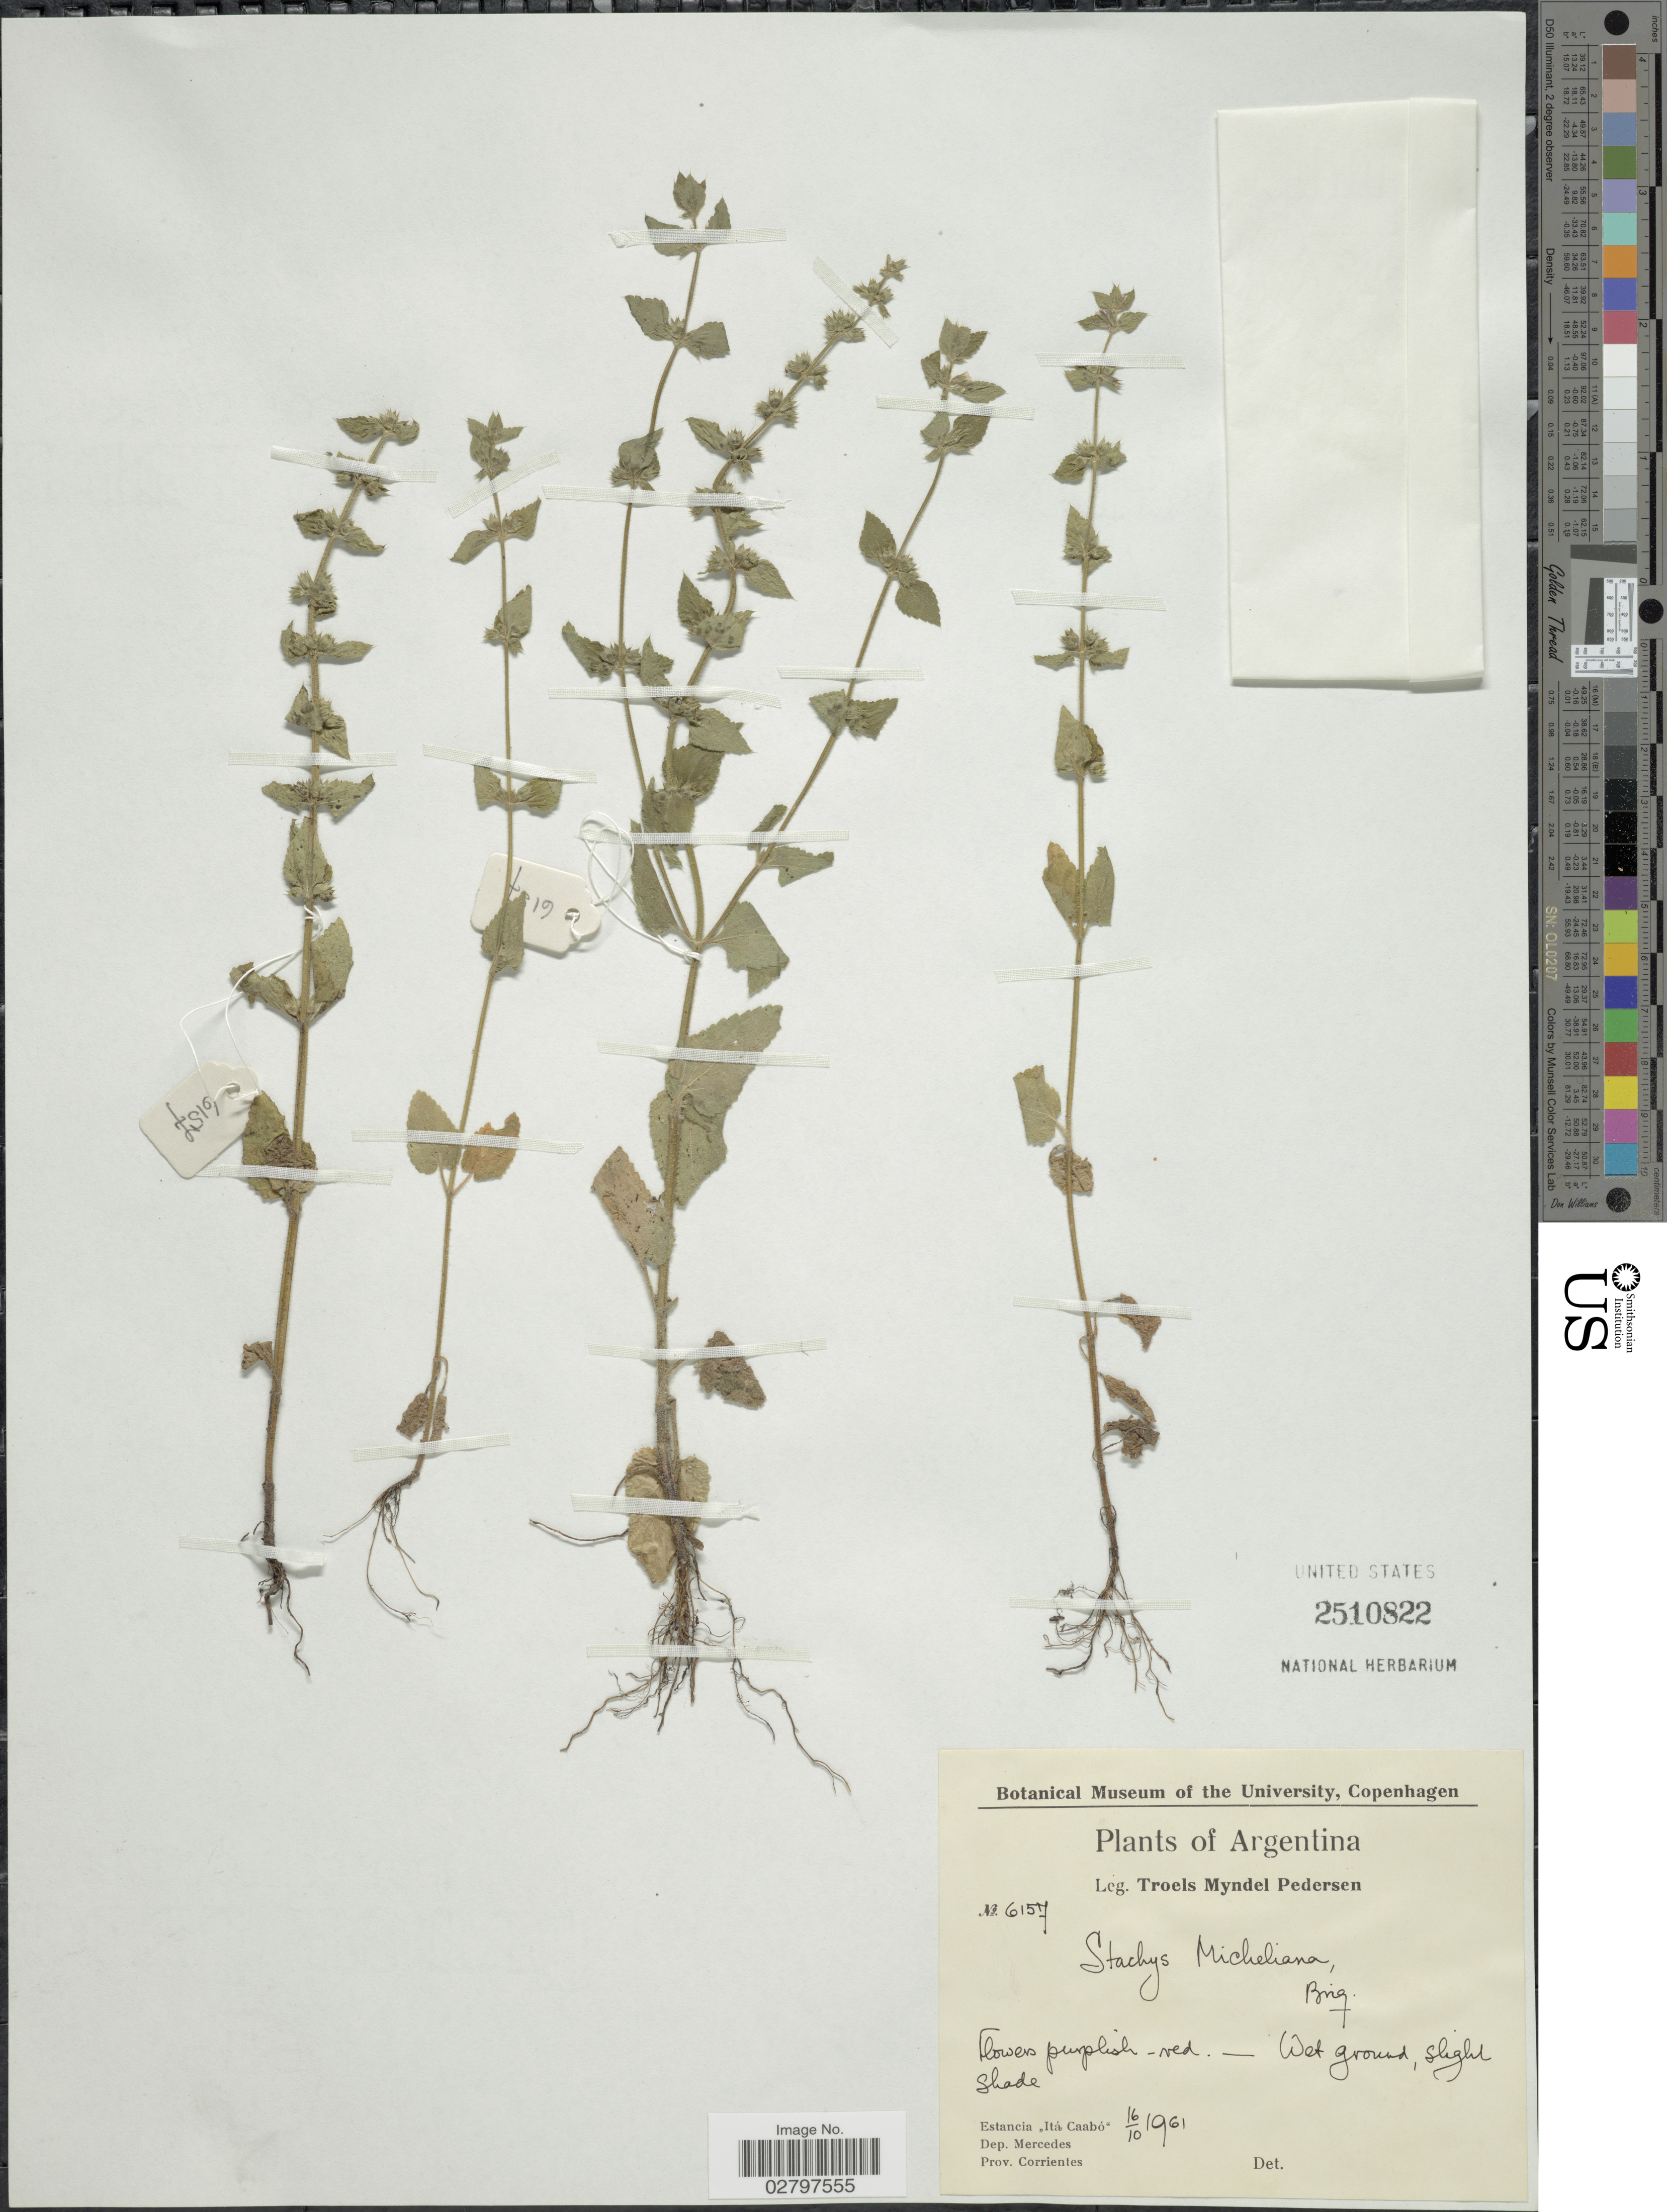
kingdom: Plantae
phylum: Tracheophyta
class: Magnoliopsida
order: Lamiales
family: Lamiaceae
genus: Stachys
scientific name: Stachys micheliana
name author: Briq. ex Micheli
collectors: T. Pederson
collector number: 6157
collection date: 1961-10-16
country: Argentina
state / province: Corrientes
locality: Estancia "Itá Caabó", Dep. Mercedes.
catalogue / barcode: US 2510822